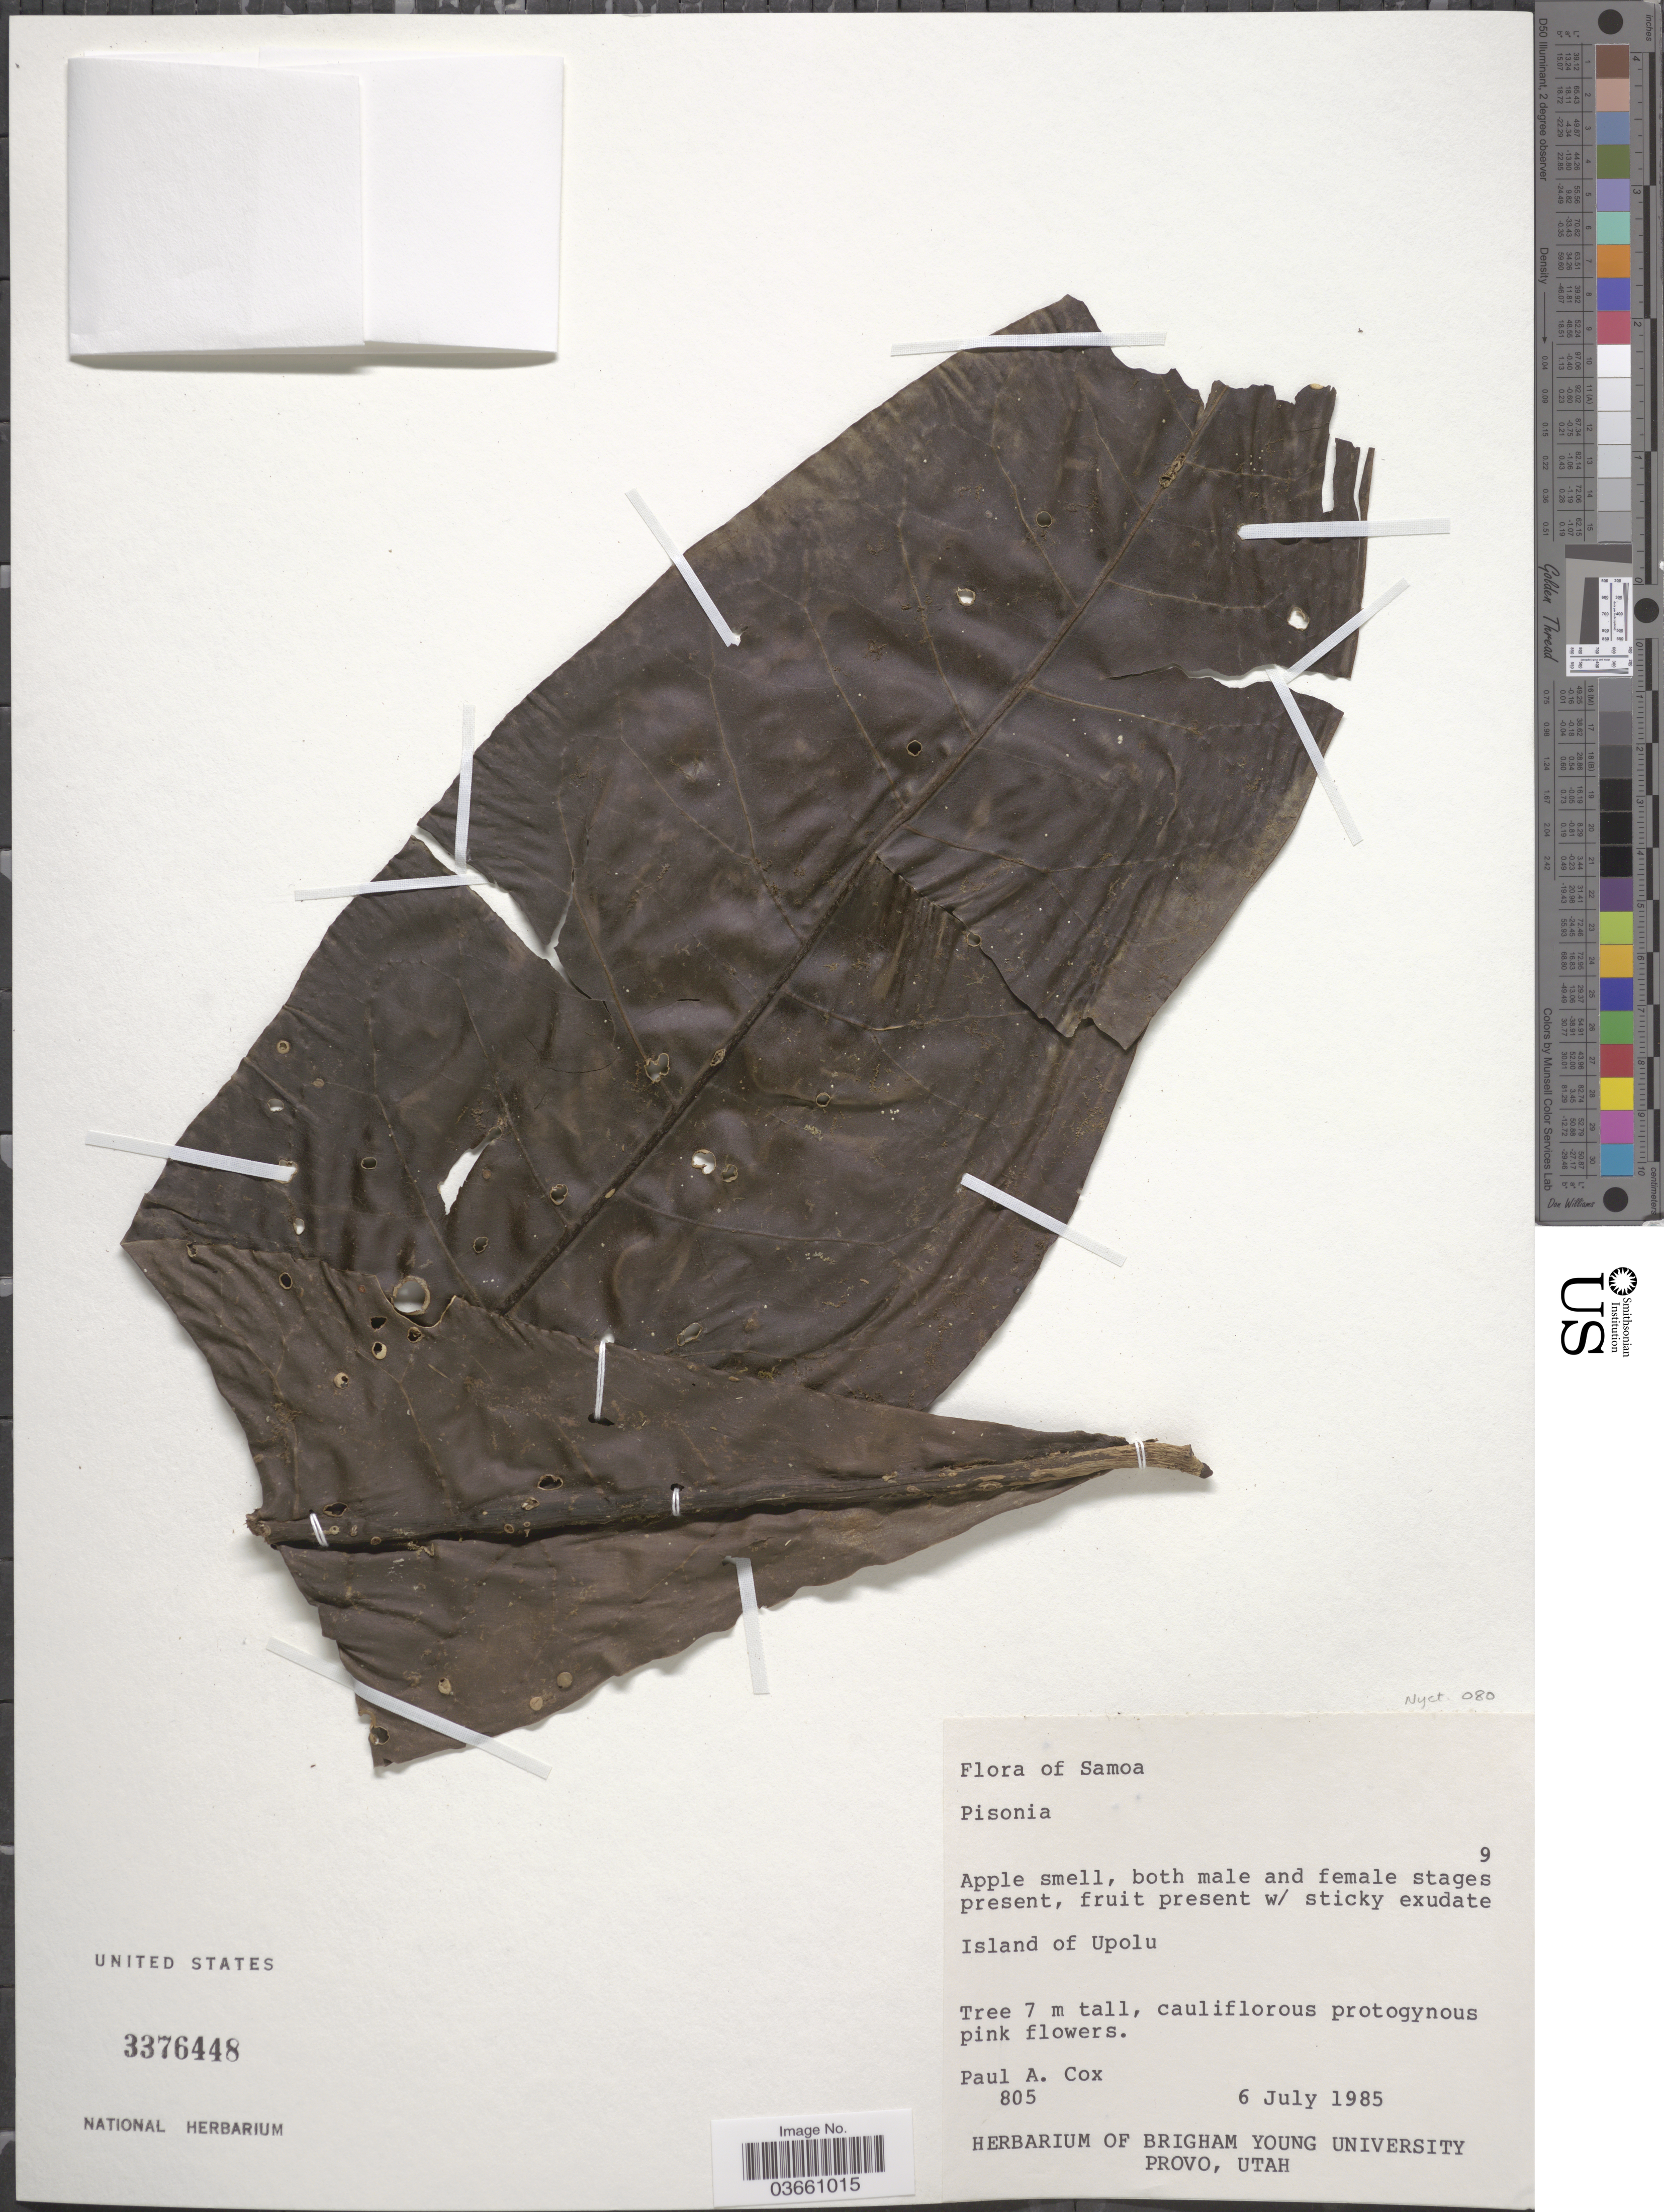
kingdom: Plantae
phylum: Tracheophyta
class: Magnoliopsida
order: Caryophyllales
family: Nyctaginaceae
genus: Pisonia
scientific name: Pisonia sp.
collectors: P. Cox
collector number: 805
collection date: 1985-07-06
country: Samoa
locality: Samoa. Island of Upolu.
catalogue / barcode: US 3376448